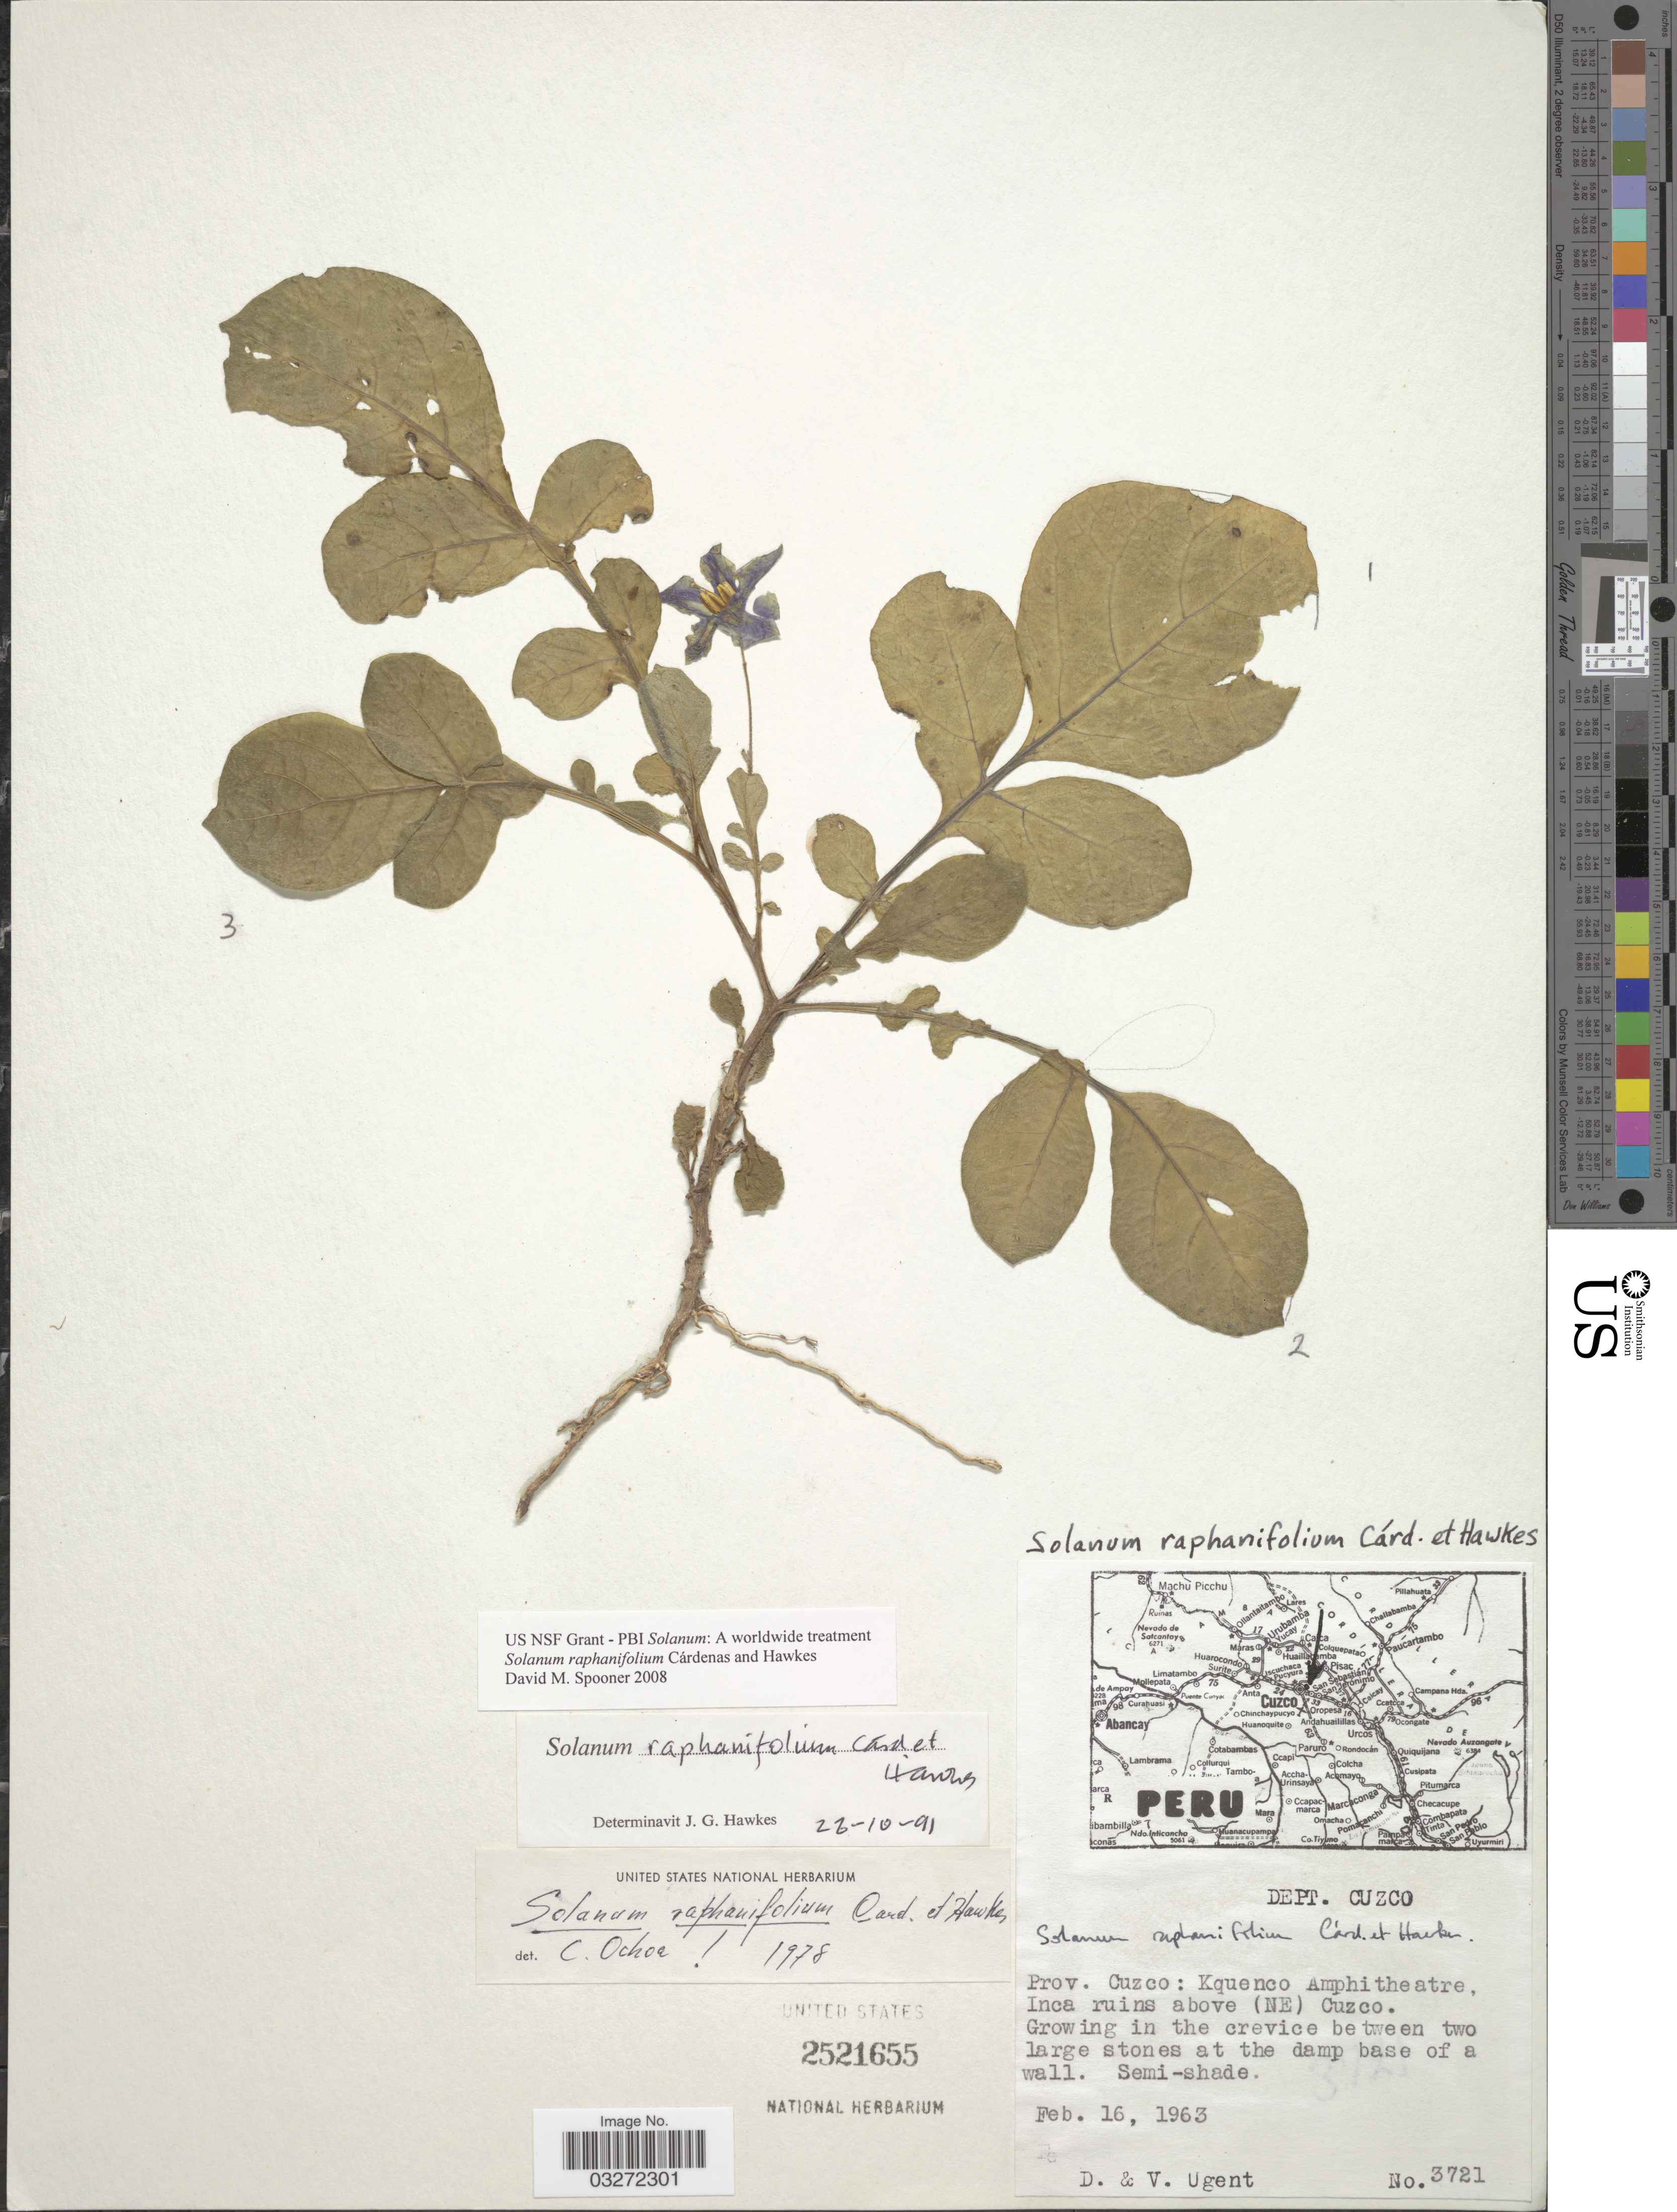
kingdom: Plantae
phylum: Tracheophyta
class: Magnoliopsida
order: Solanales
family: Solanaceae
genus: Solanum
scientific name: Solanum raphanifolium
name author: Cárdenas & Hawkes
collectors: D. Ugent & V. Ugent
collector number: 3721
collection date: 1963-02-16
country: Peru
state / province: Cusco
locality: Dept. Cuzco, Prov. Cuzco: Kquenco Amphitheatre, Inca ruins above (NE) Cuzco.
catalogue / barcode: US 2521655